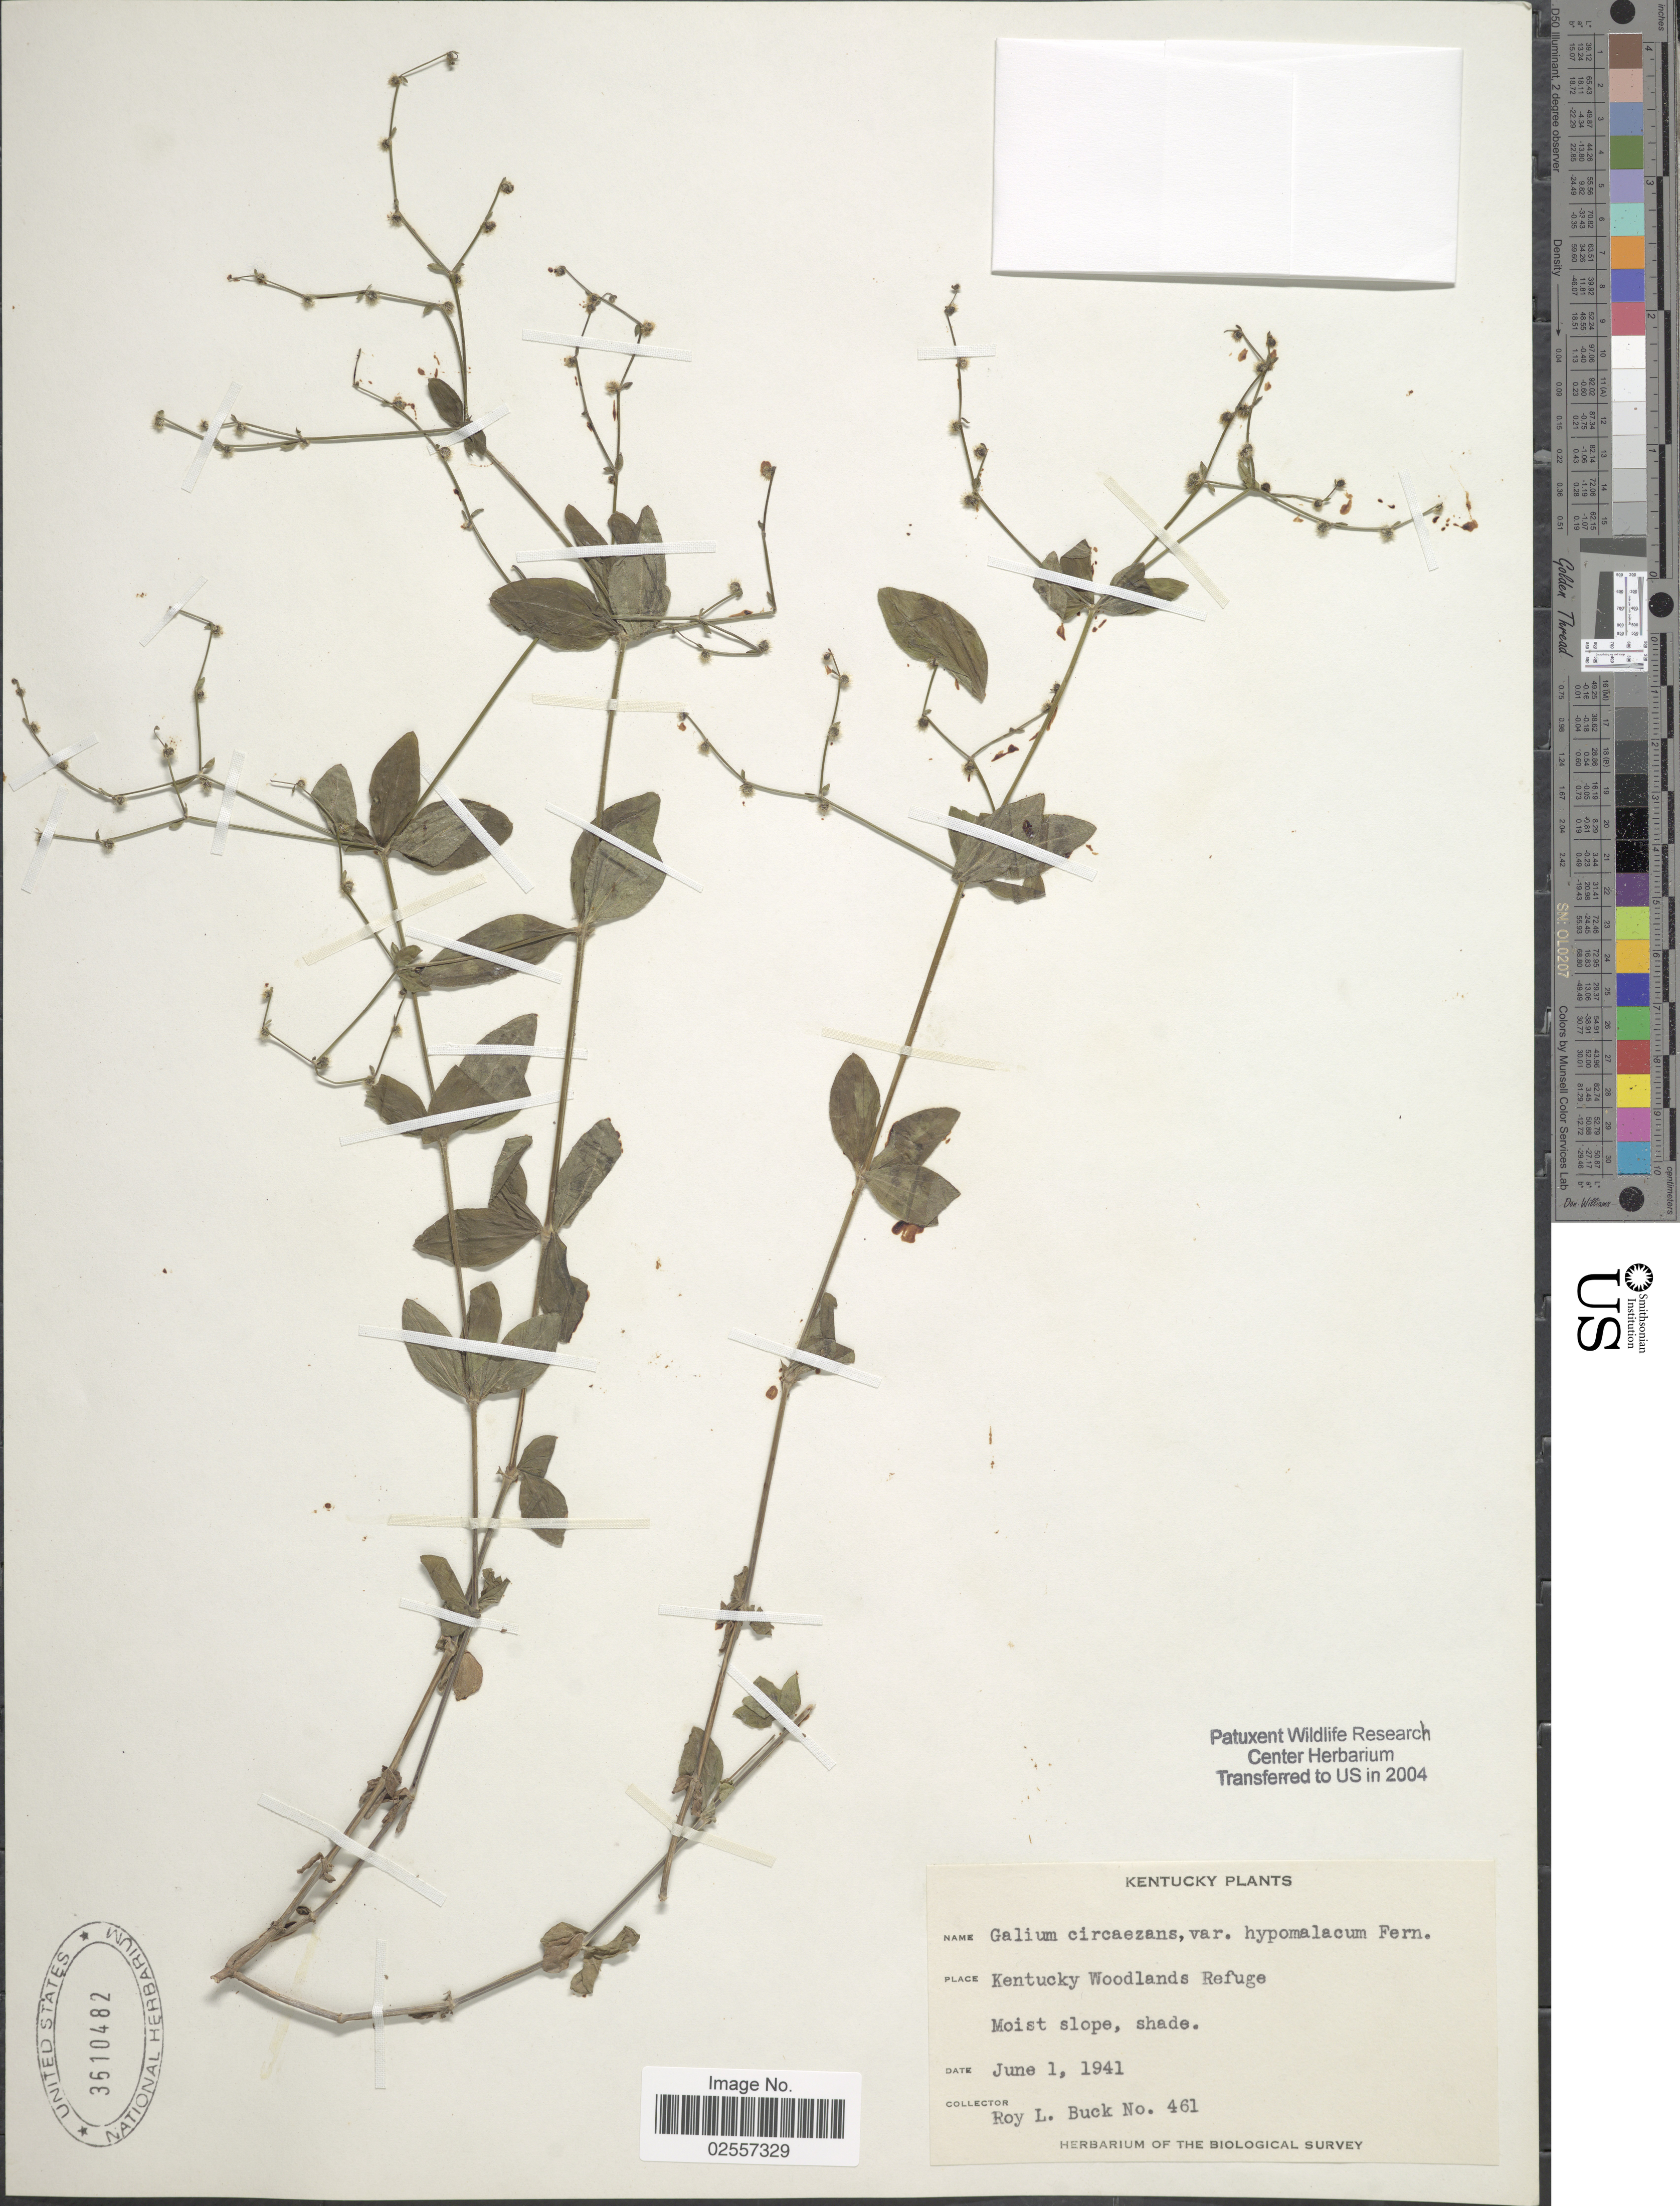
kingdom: Plantae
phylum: Tracheophyta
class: Magnoliopsida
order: Gentianales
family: Rubiaceae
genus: Galium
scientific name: Galium circaezans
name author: Michx.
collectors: R. Buck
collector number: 461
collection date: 1941-06-01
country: United States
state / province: Kentucky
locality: Kentucky Woodlands Refuge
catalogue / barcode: US 3610482